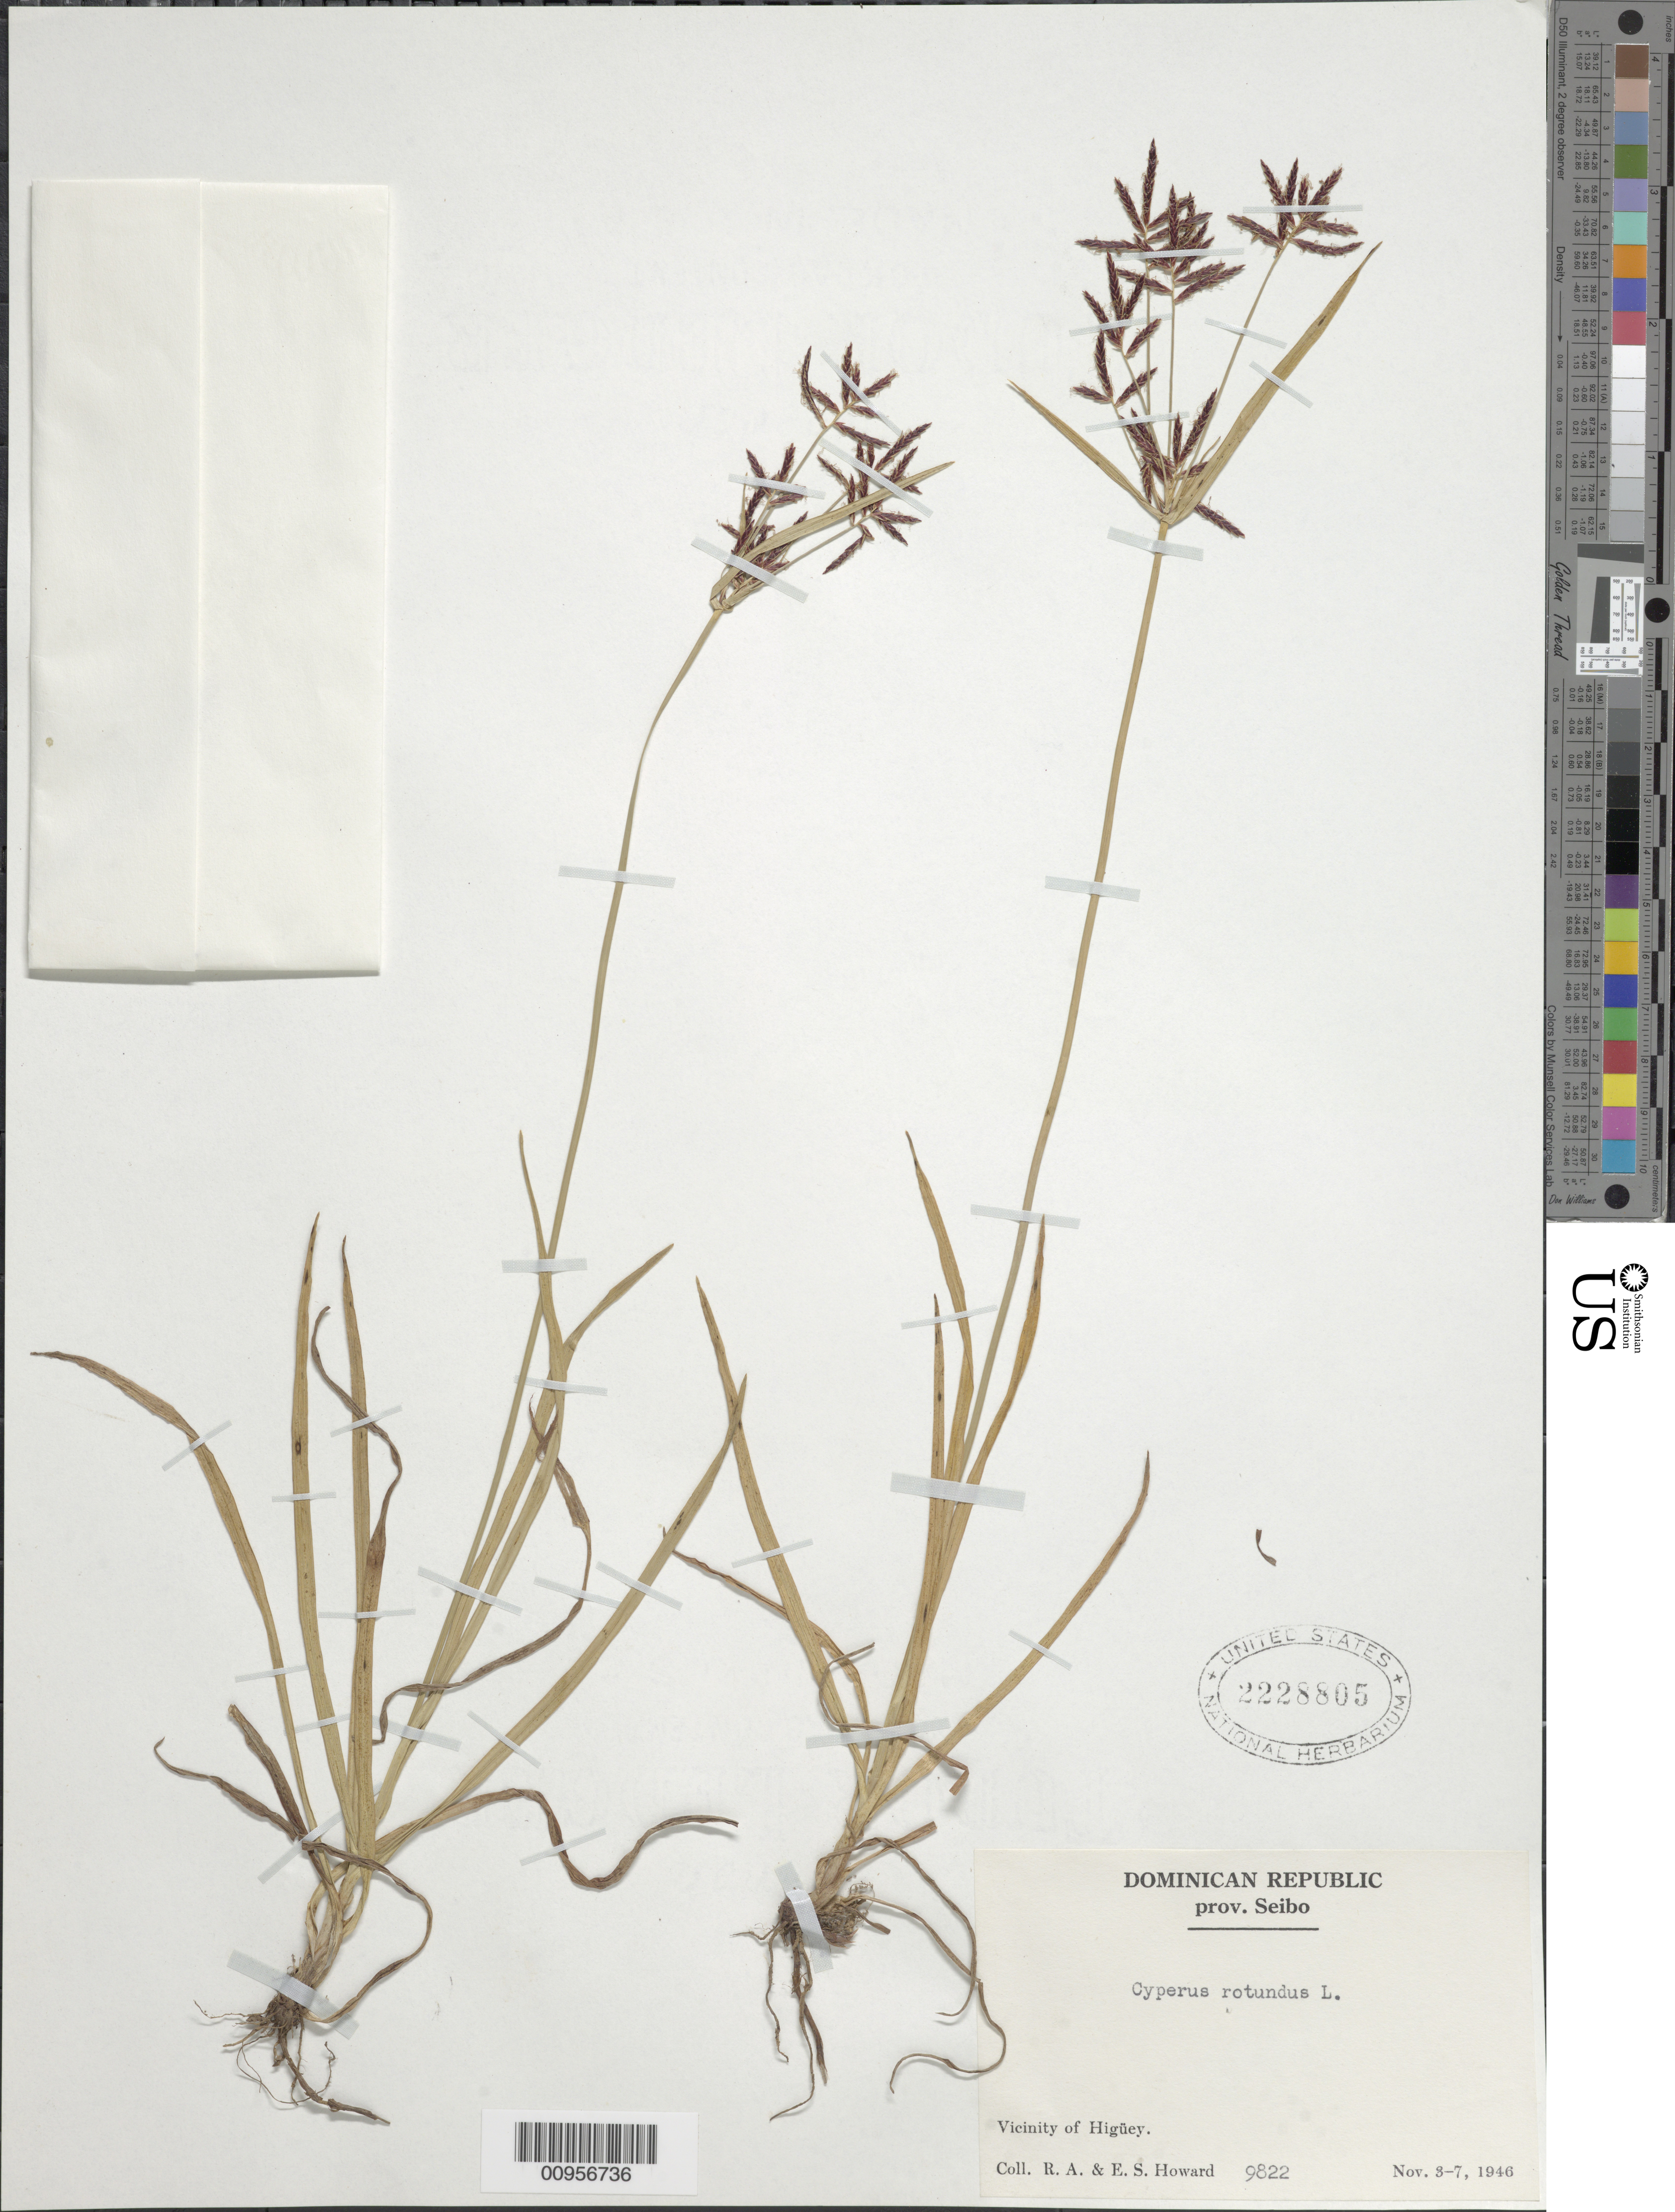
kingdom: Plantae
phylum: Tracheophyta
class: Liliopsida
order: Poales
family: Cyperaceae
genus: Cyperus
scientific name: Cyperus rotundus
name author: L.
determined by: O'Neill, Hugh T.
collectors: R. A. Howard & E. S. Howard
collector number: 9822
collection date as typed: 03 Nov 1946 to 07 Nov 1946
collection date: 1946-11-03/1946-11-07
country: Dominican Republic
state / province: El Seibo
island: Hispaniola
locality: Vicinity of Higüey.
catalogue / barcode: US 3153690